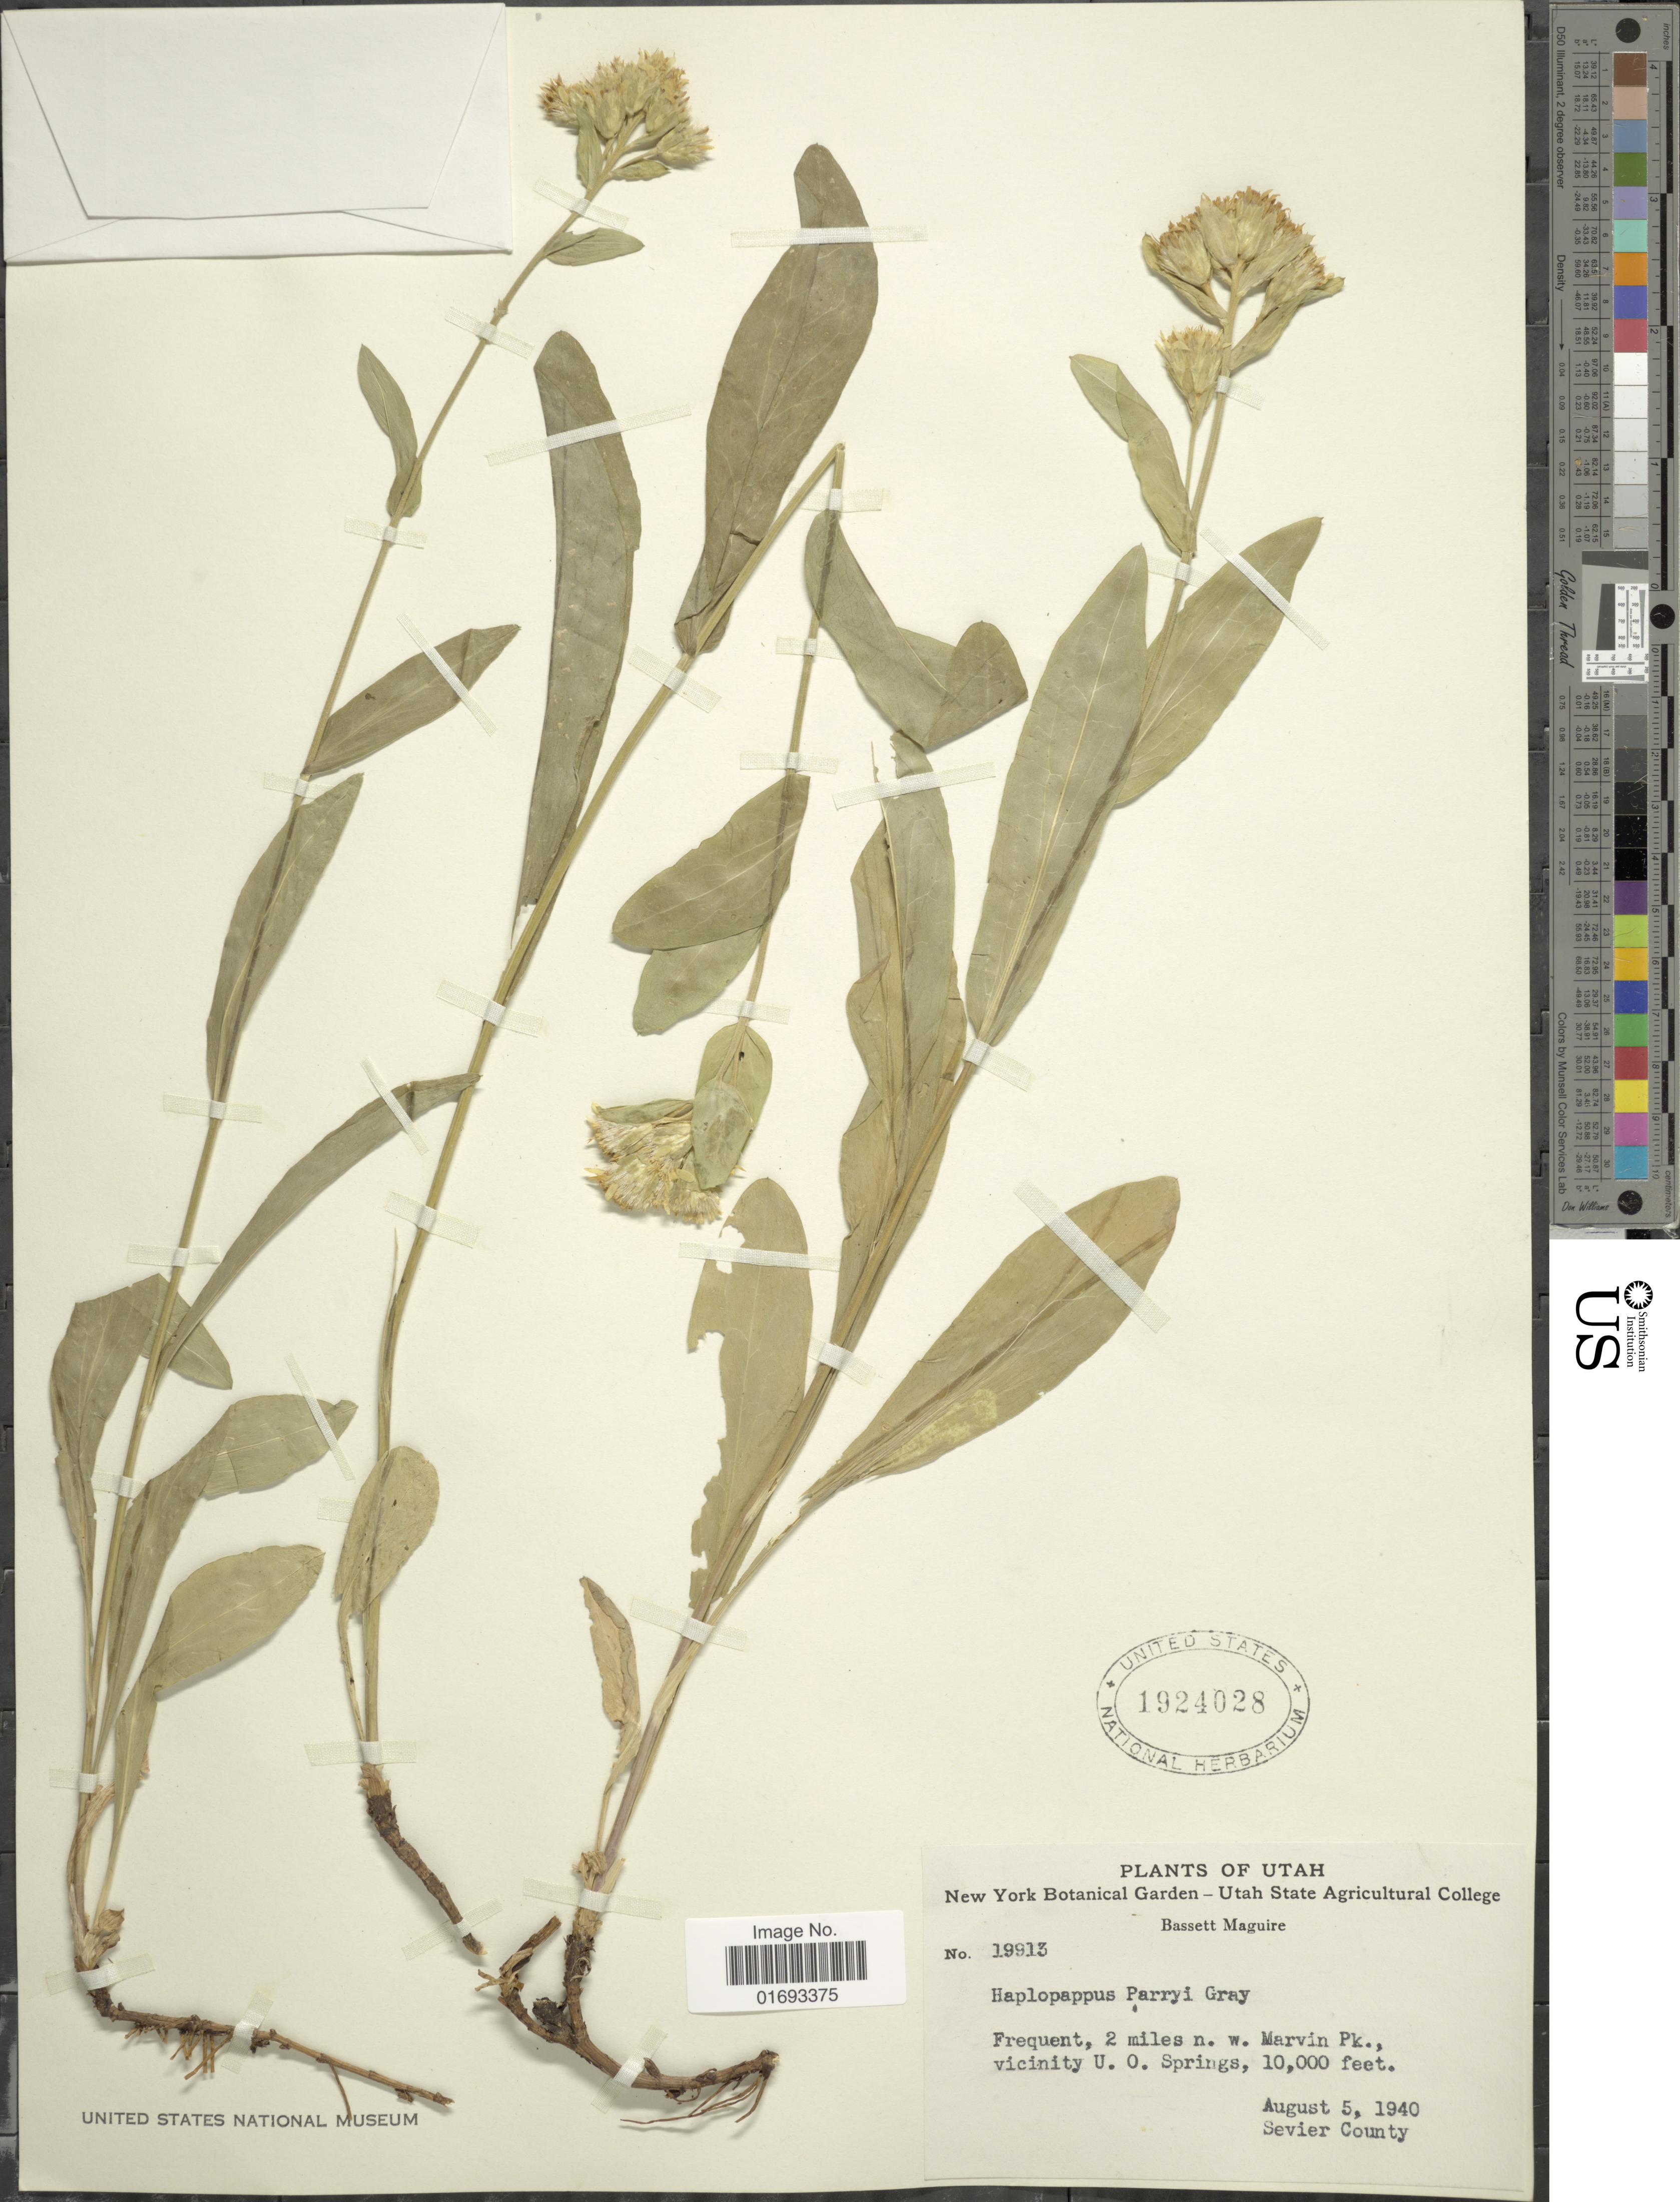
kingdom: Plantae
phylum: Tracheophyta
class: Magnoliopsida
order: Asterales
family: Asteraceae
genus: Oreochrysum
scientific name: Oreochrysum parryi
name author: (A. Gray) Rydb.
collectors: B. Maguire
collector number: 19913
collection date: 1940-08-05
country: United States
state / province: Utah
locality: Frequent, 2 miles n.w. of Marvin Pk., vicinity U.O. Springs, Sevier County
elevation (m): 3048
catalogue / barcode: US 192428